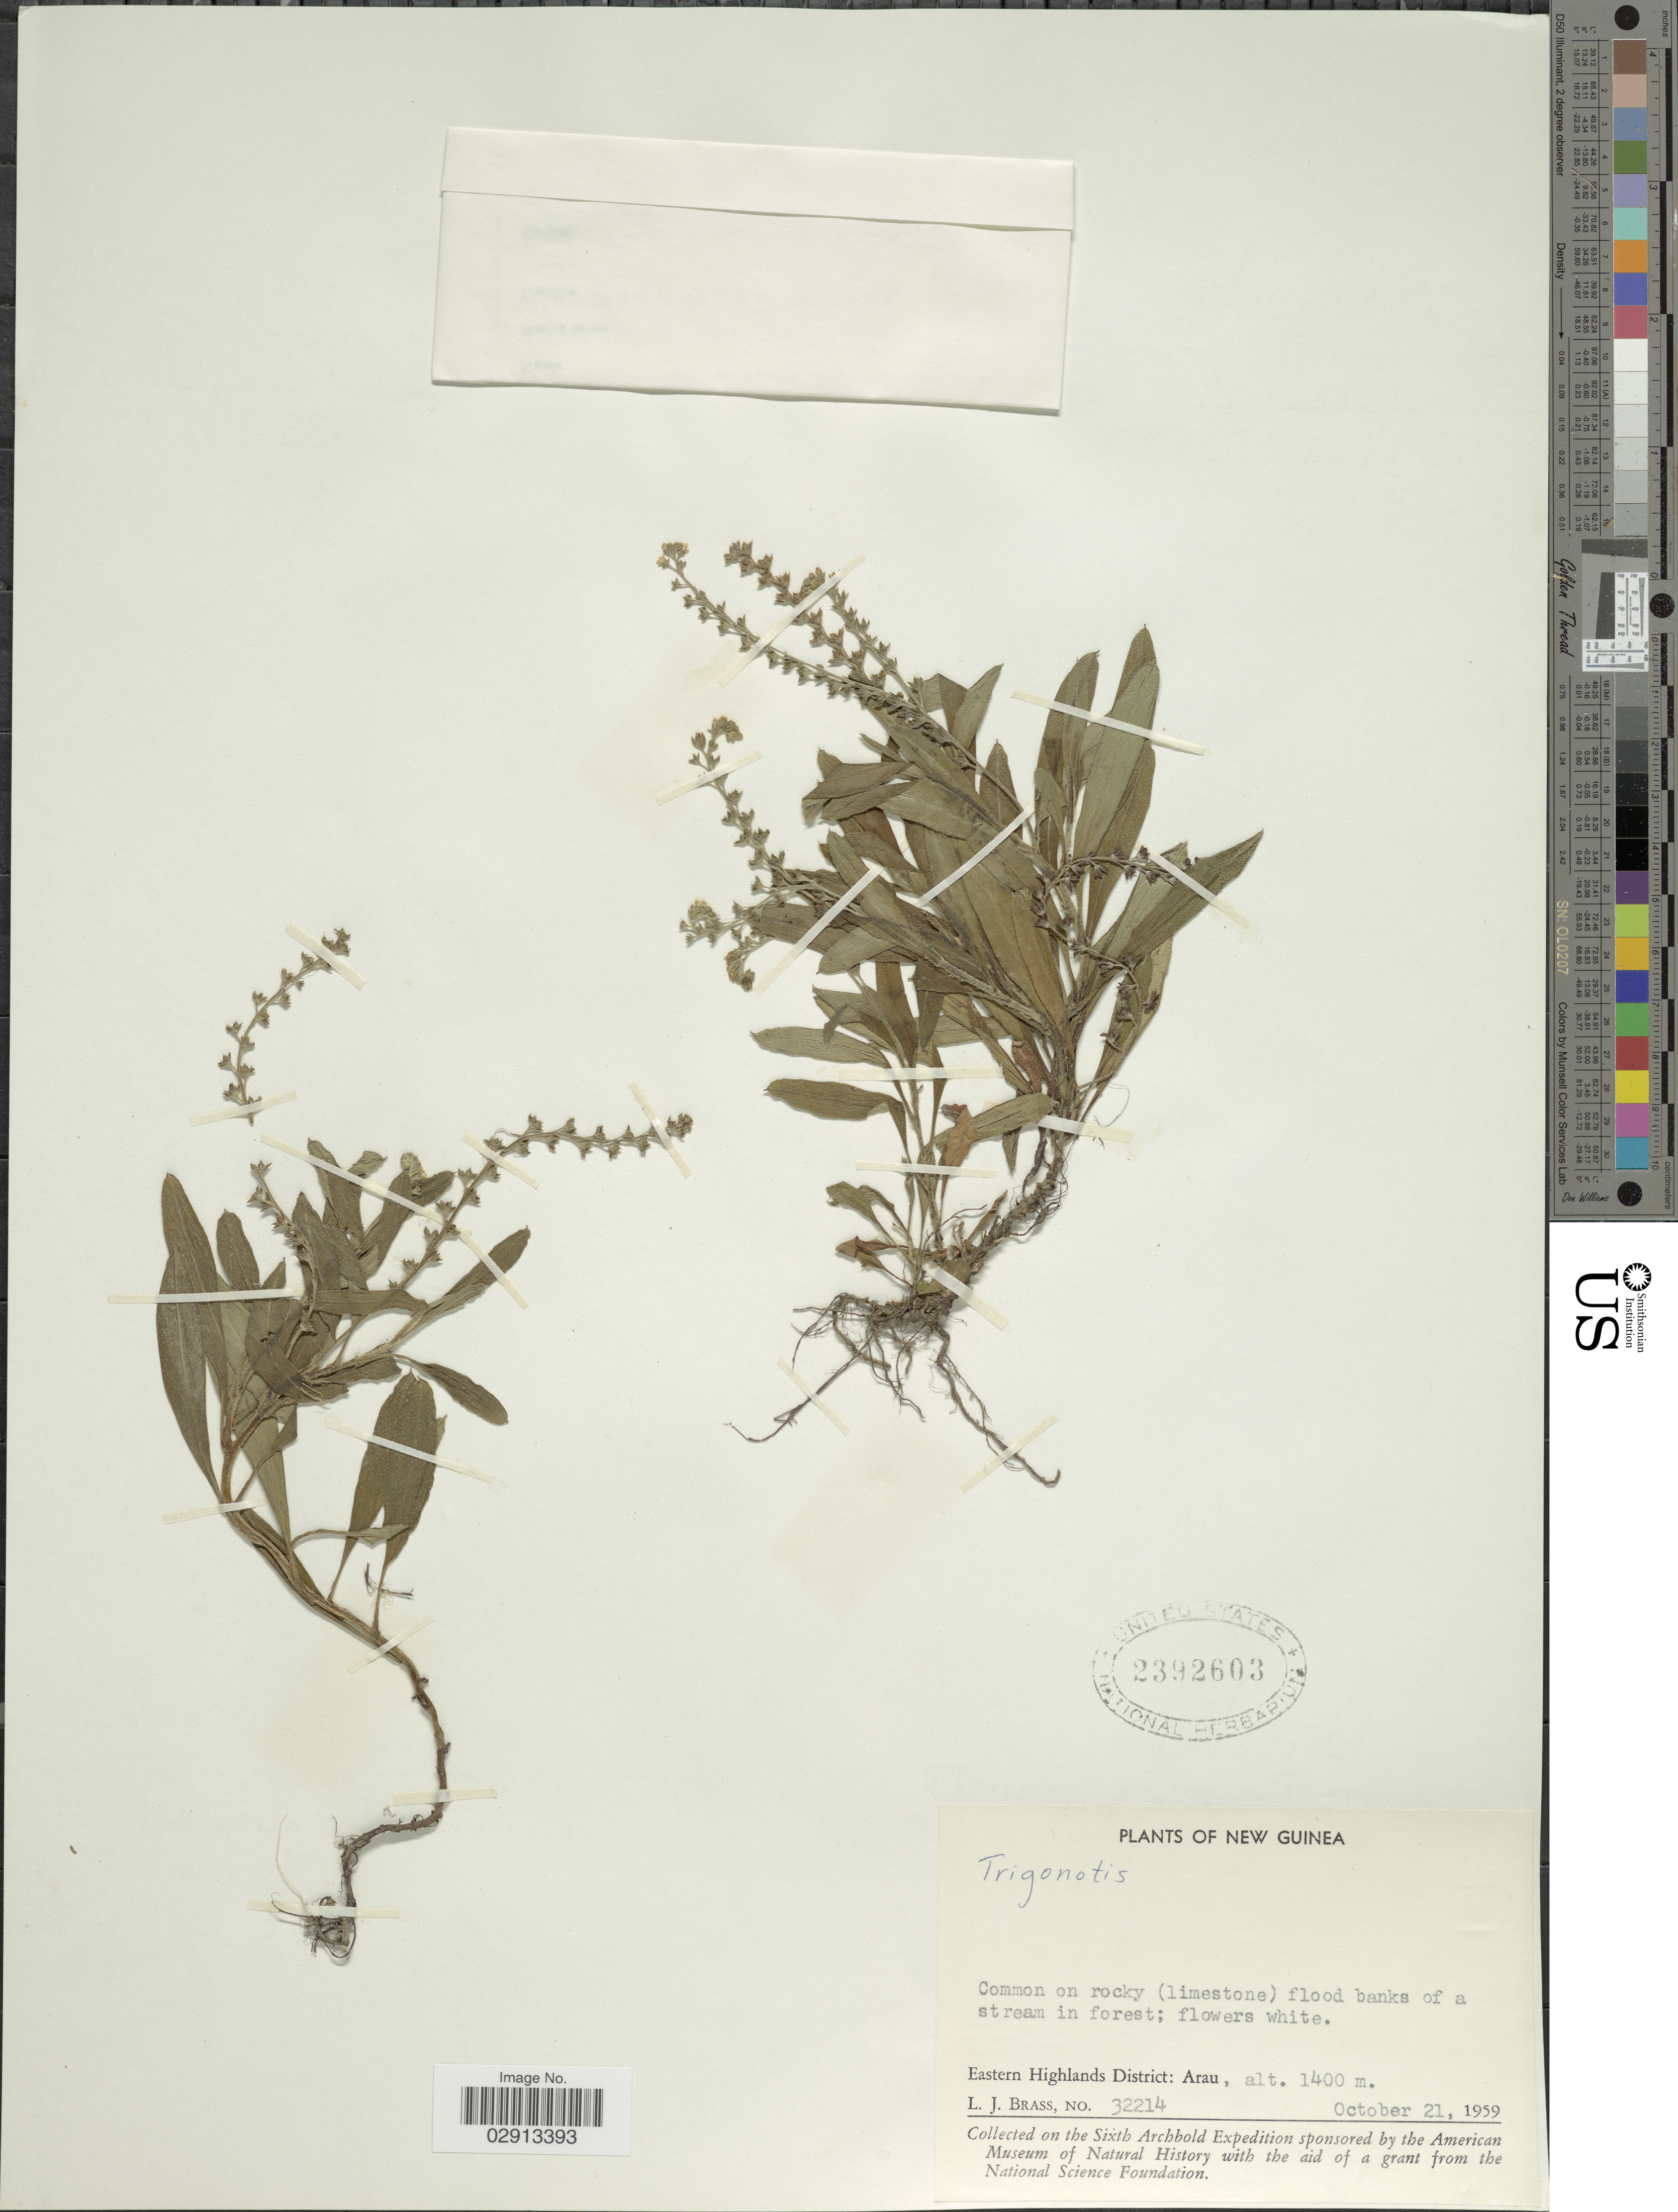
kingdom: Plantae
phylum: Tracheophyta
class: Magnoliopsida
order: Boraginales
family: Boraginaceae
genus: Trigonotis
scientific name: Trigonotis sp.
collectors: L. J. Brass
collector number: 32214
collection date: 1959-10-21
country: Papua New Guinea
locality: New Guinea. Eastern Highlands District: Arau.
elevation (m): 1400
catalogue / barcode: US 2392603